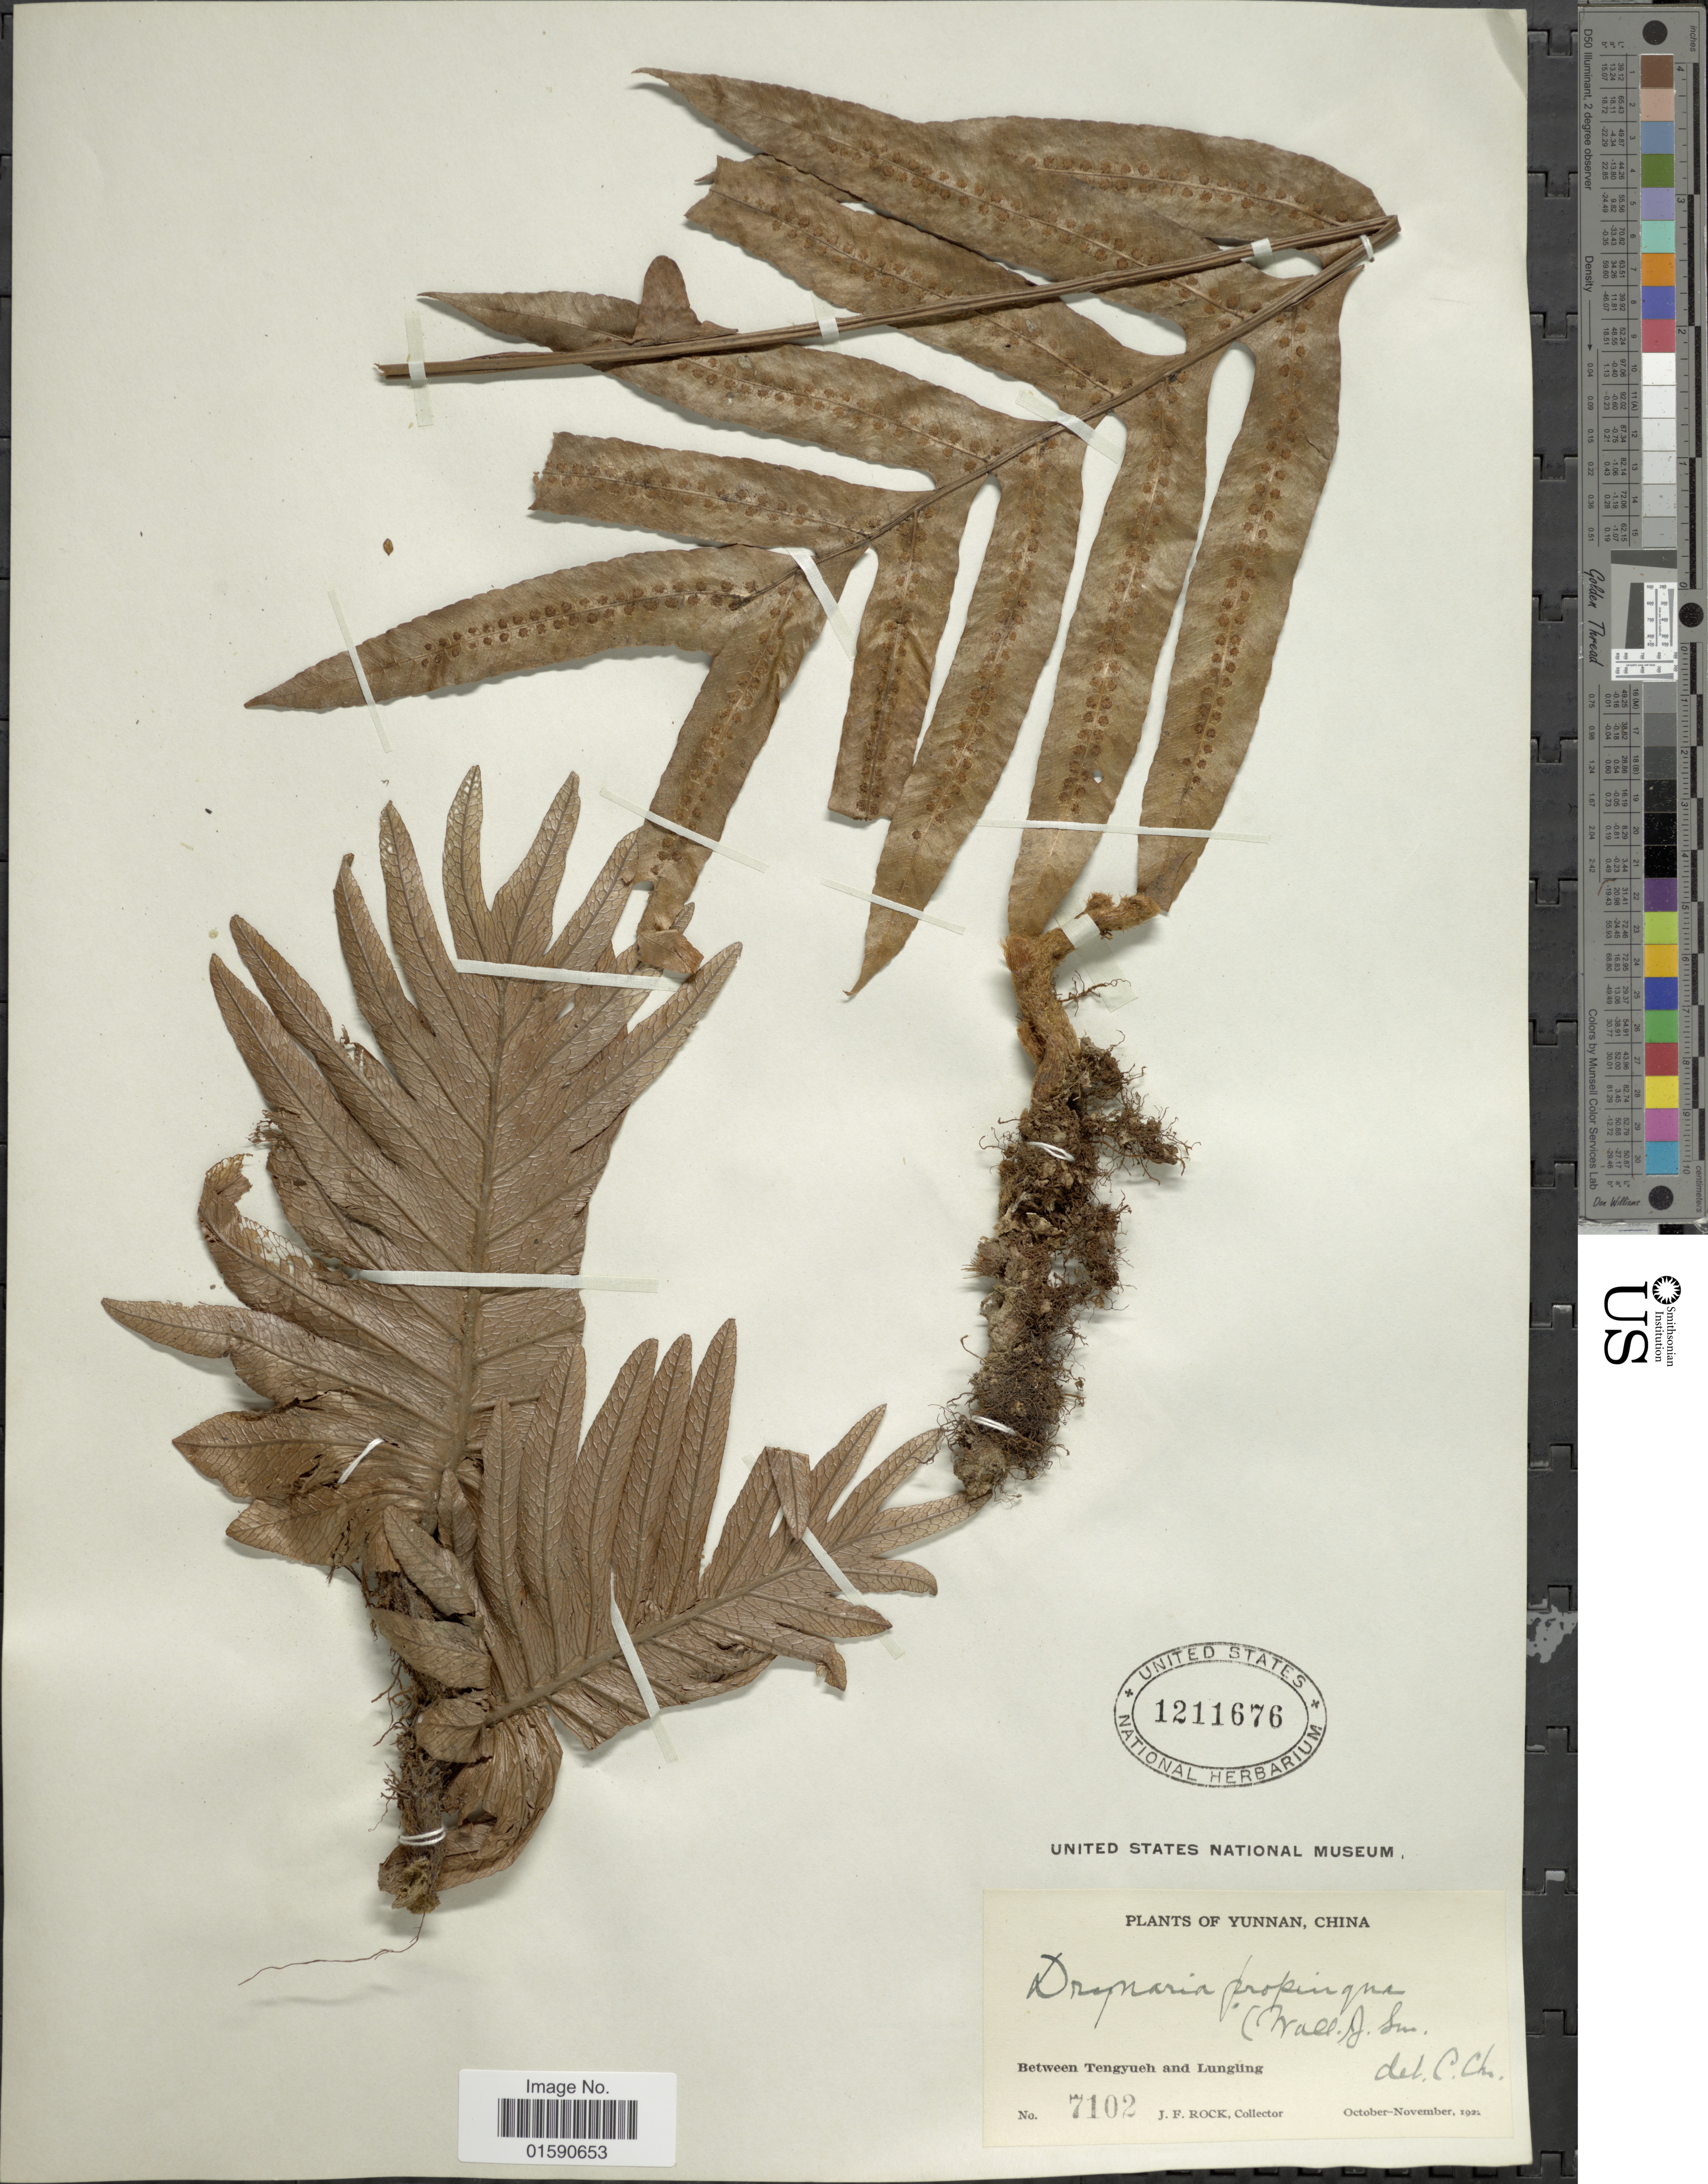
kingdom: Plantae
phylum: Tracheophyta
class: Polypodiopsida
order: Polypodiales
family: Polypodiaceae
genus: Drynaria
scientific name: Drynaria propinqua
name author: (Wall. ex Mett.) J. Sm.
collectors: J. Rock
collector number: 7102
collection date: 1922-10/1922-11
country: China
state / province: Yunnan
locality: Between Tengyueh and Lungling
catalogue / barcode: US 1211676